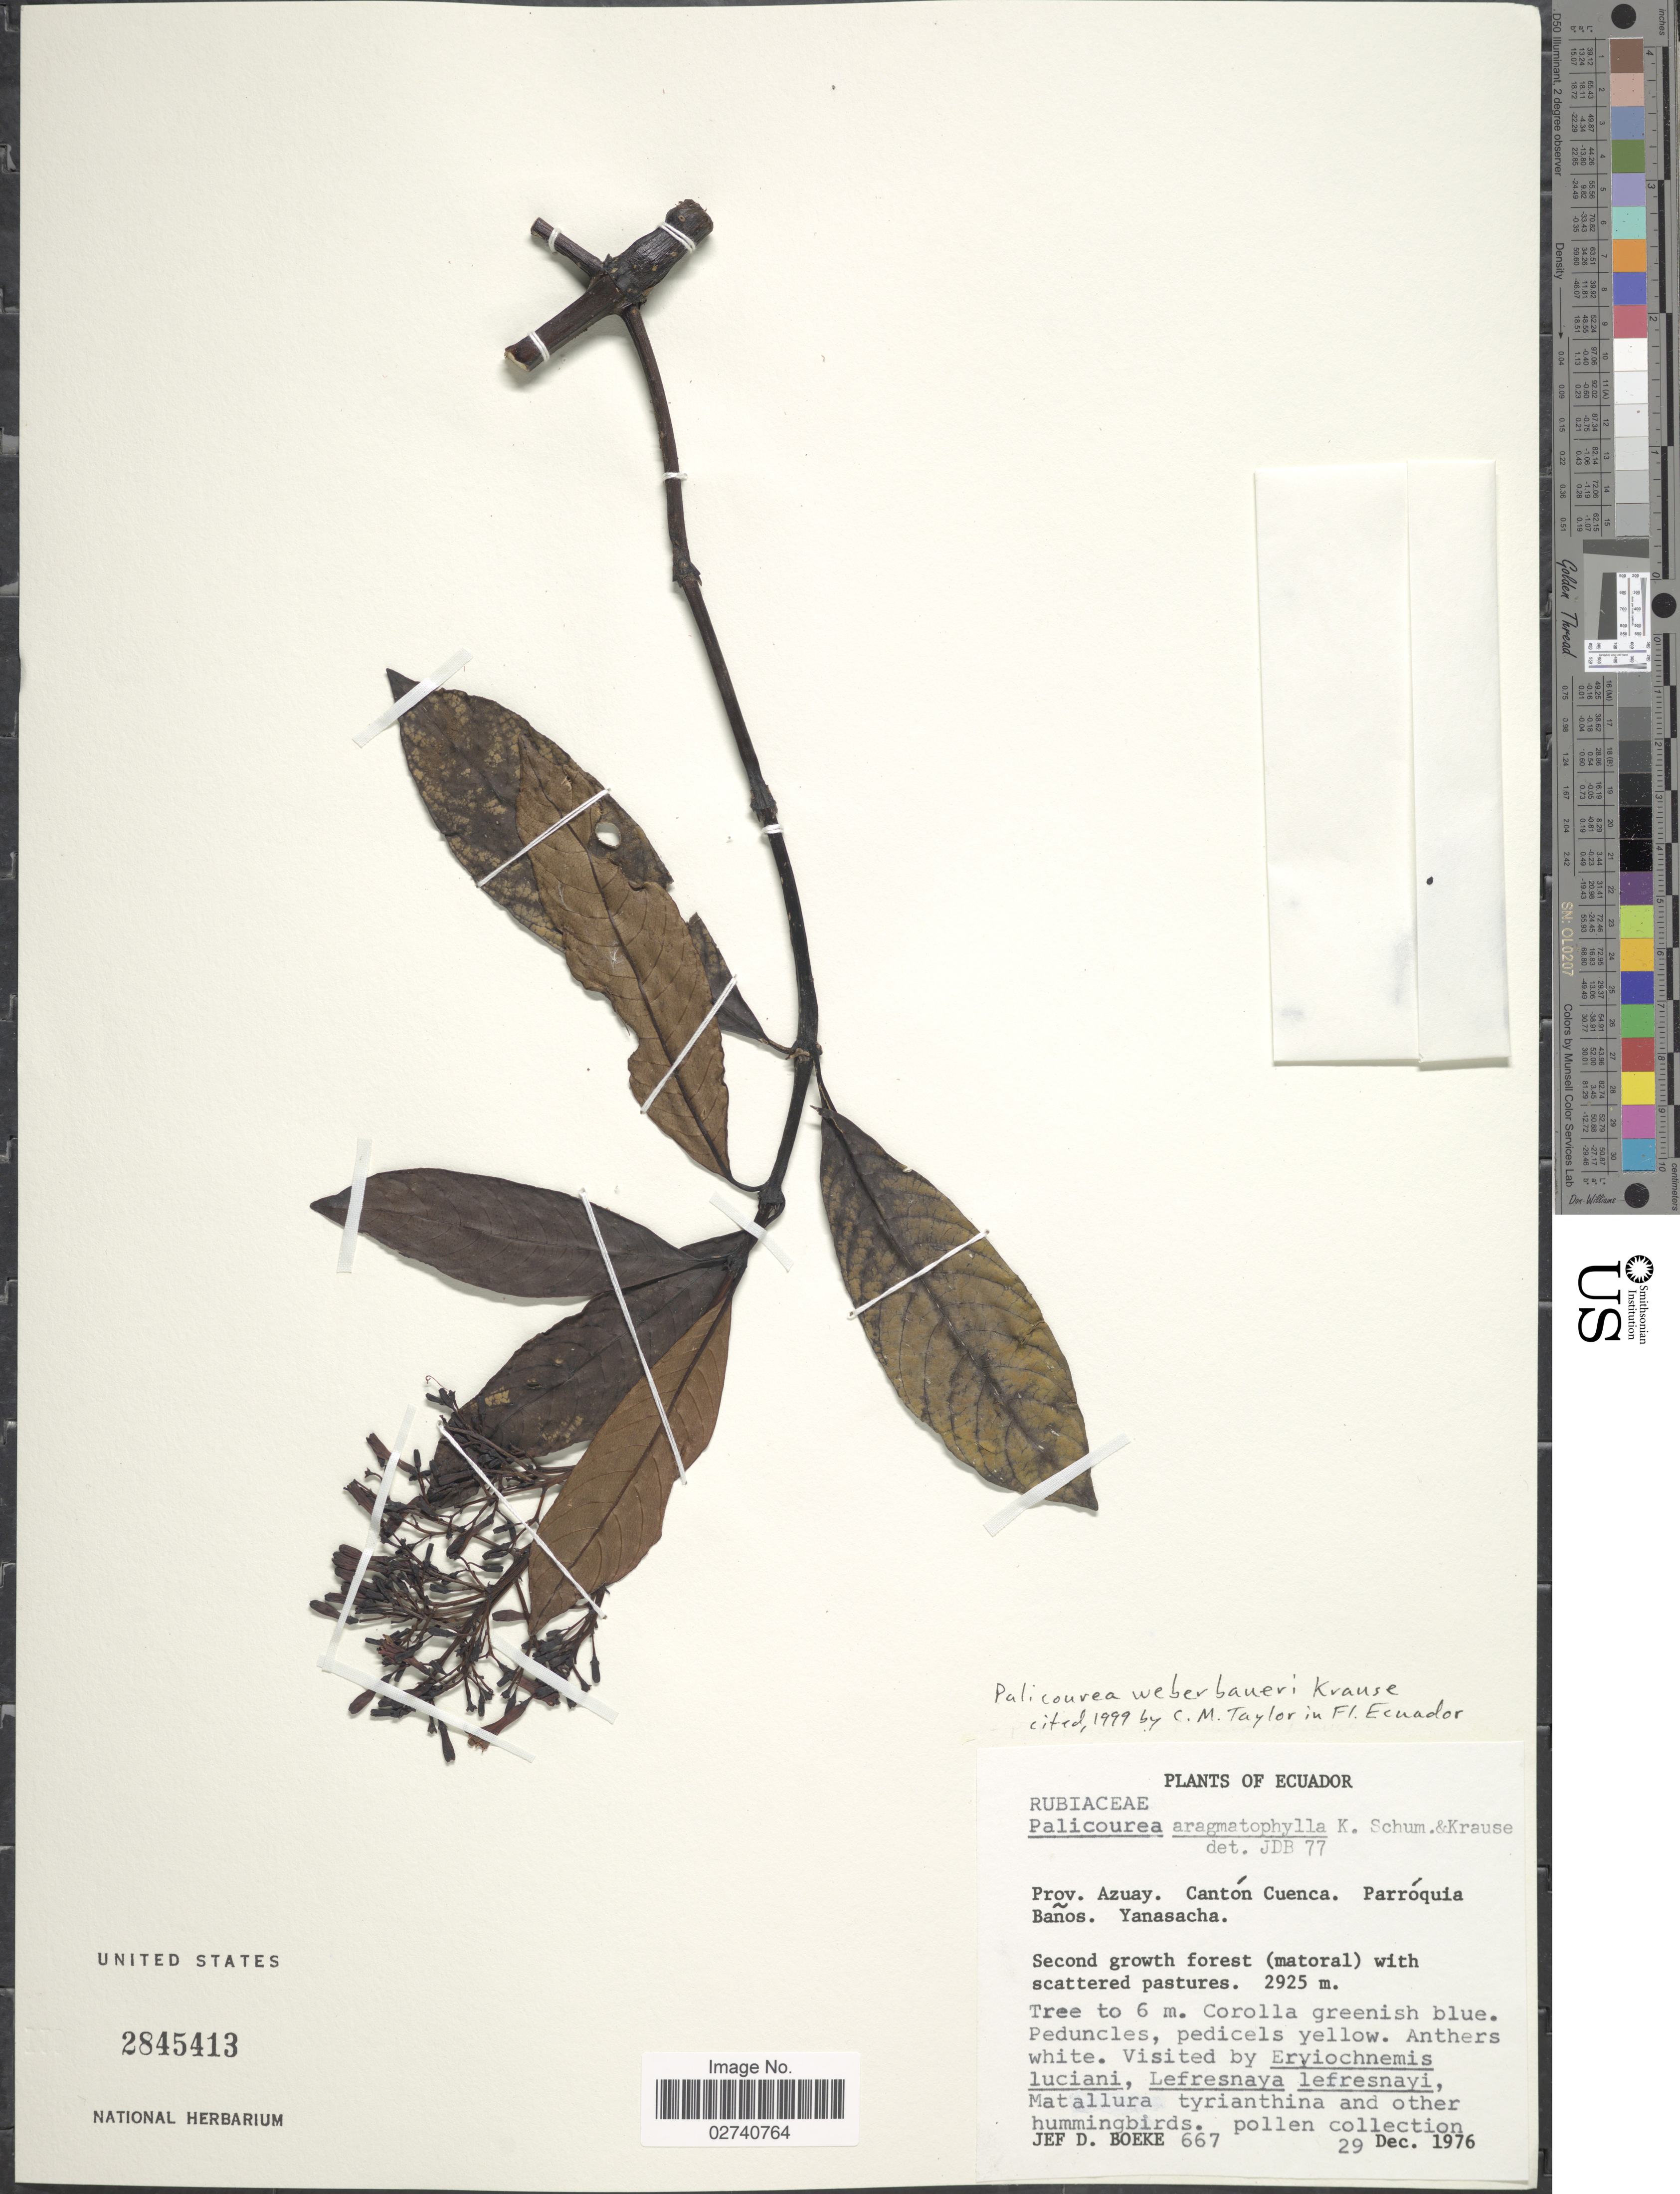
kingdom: Plantae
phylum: Tracheophyta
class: Magnoliopsida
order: Gentianales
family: Rubiaceae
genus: Palicourea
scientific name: Palicourea weberbaueri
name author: K. Krause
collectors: J. Boeke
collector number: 667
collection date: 1976-12-29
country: Ecuador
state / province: Azuay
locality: Canton Cuenca. Parroquia Banos, Yanasacha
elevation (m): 2925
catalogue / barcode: US 2845413